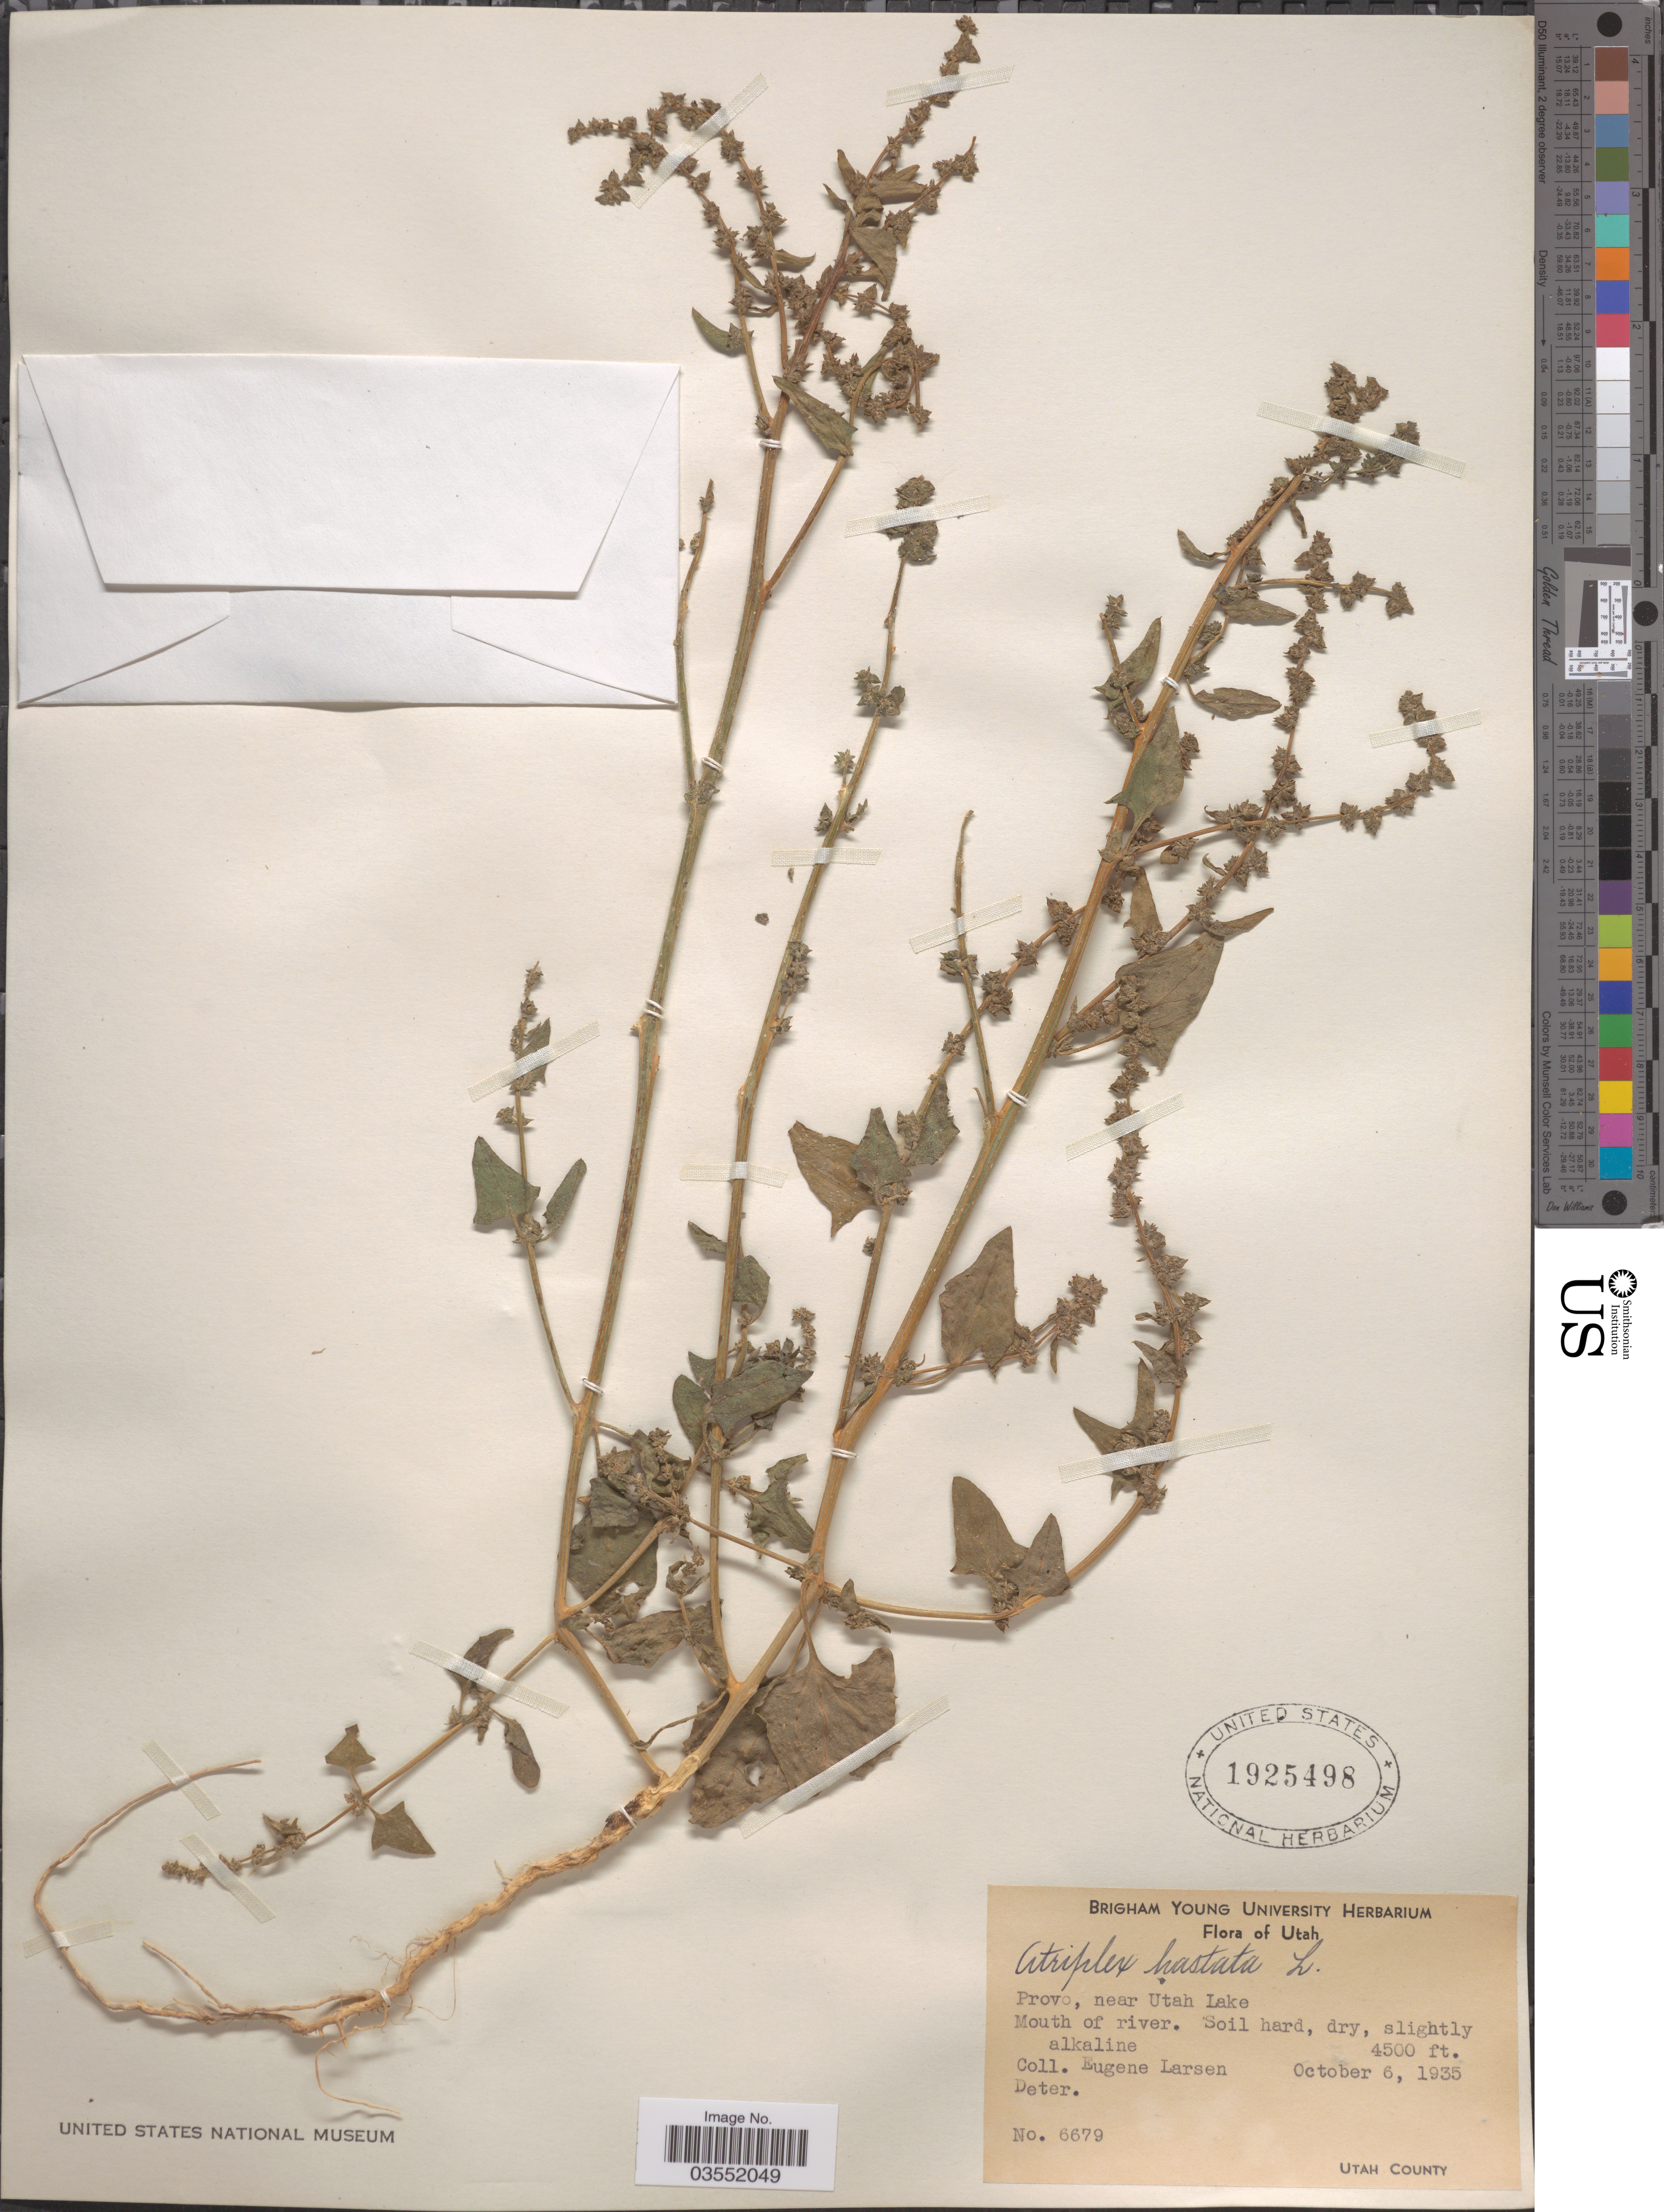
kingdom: Plantae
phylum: Tracheophyta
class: Magnoliopsida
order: Caryophyllales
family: Amaranthaceae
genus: Atriplex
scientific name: Atriplex hastata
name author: L.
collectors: E. Larsen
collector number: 6679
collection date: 1935-10-06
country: United States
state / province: Utah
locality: Provo, near Utah Lake. Mouth of river. Utah County.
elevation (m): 1372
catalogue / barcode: US 1925498